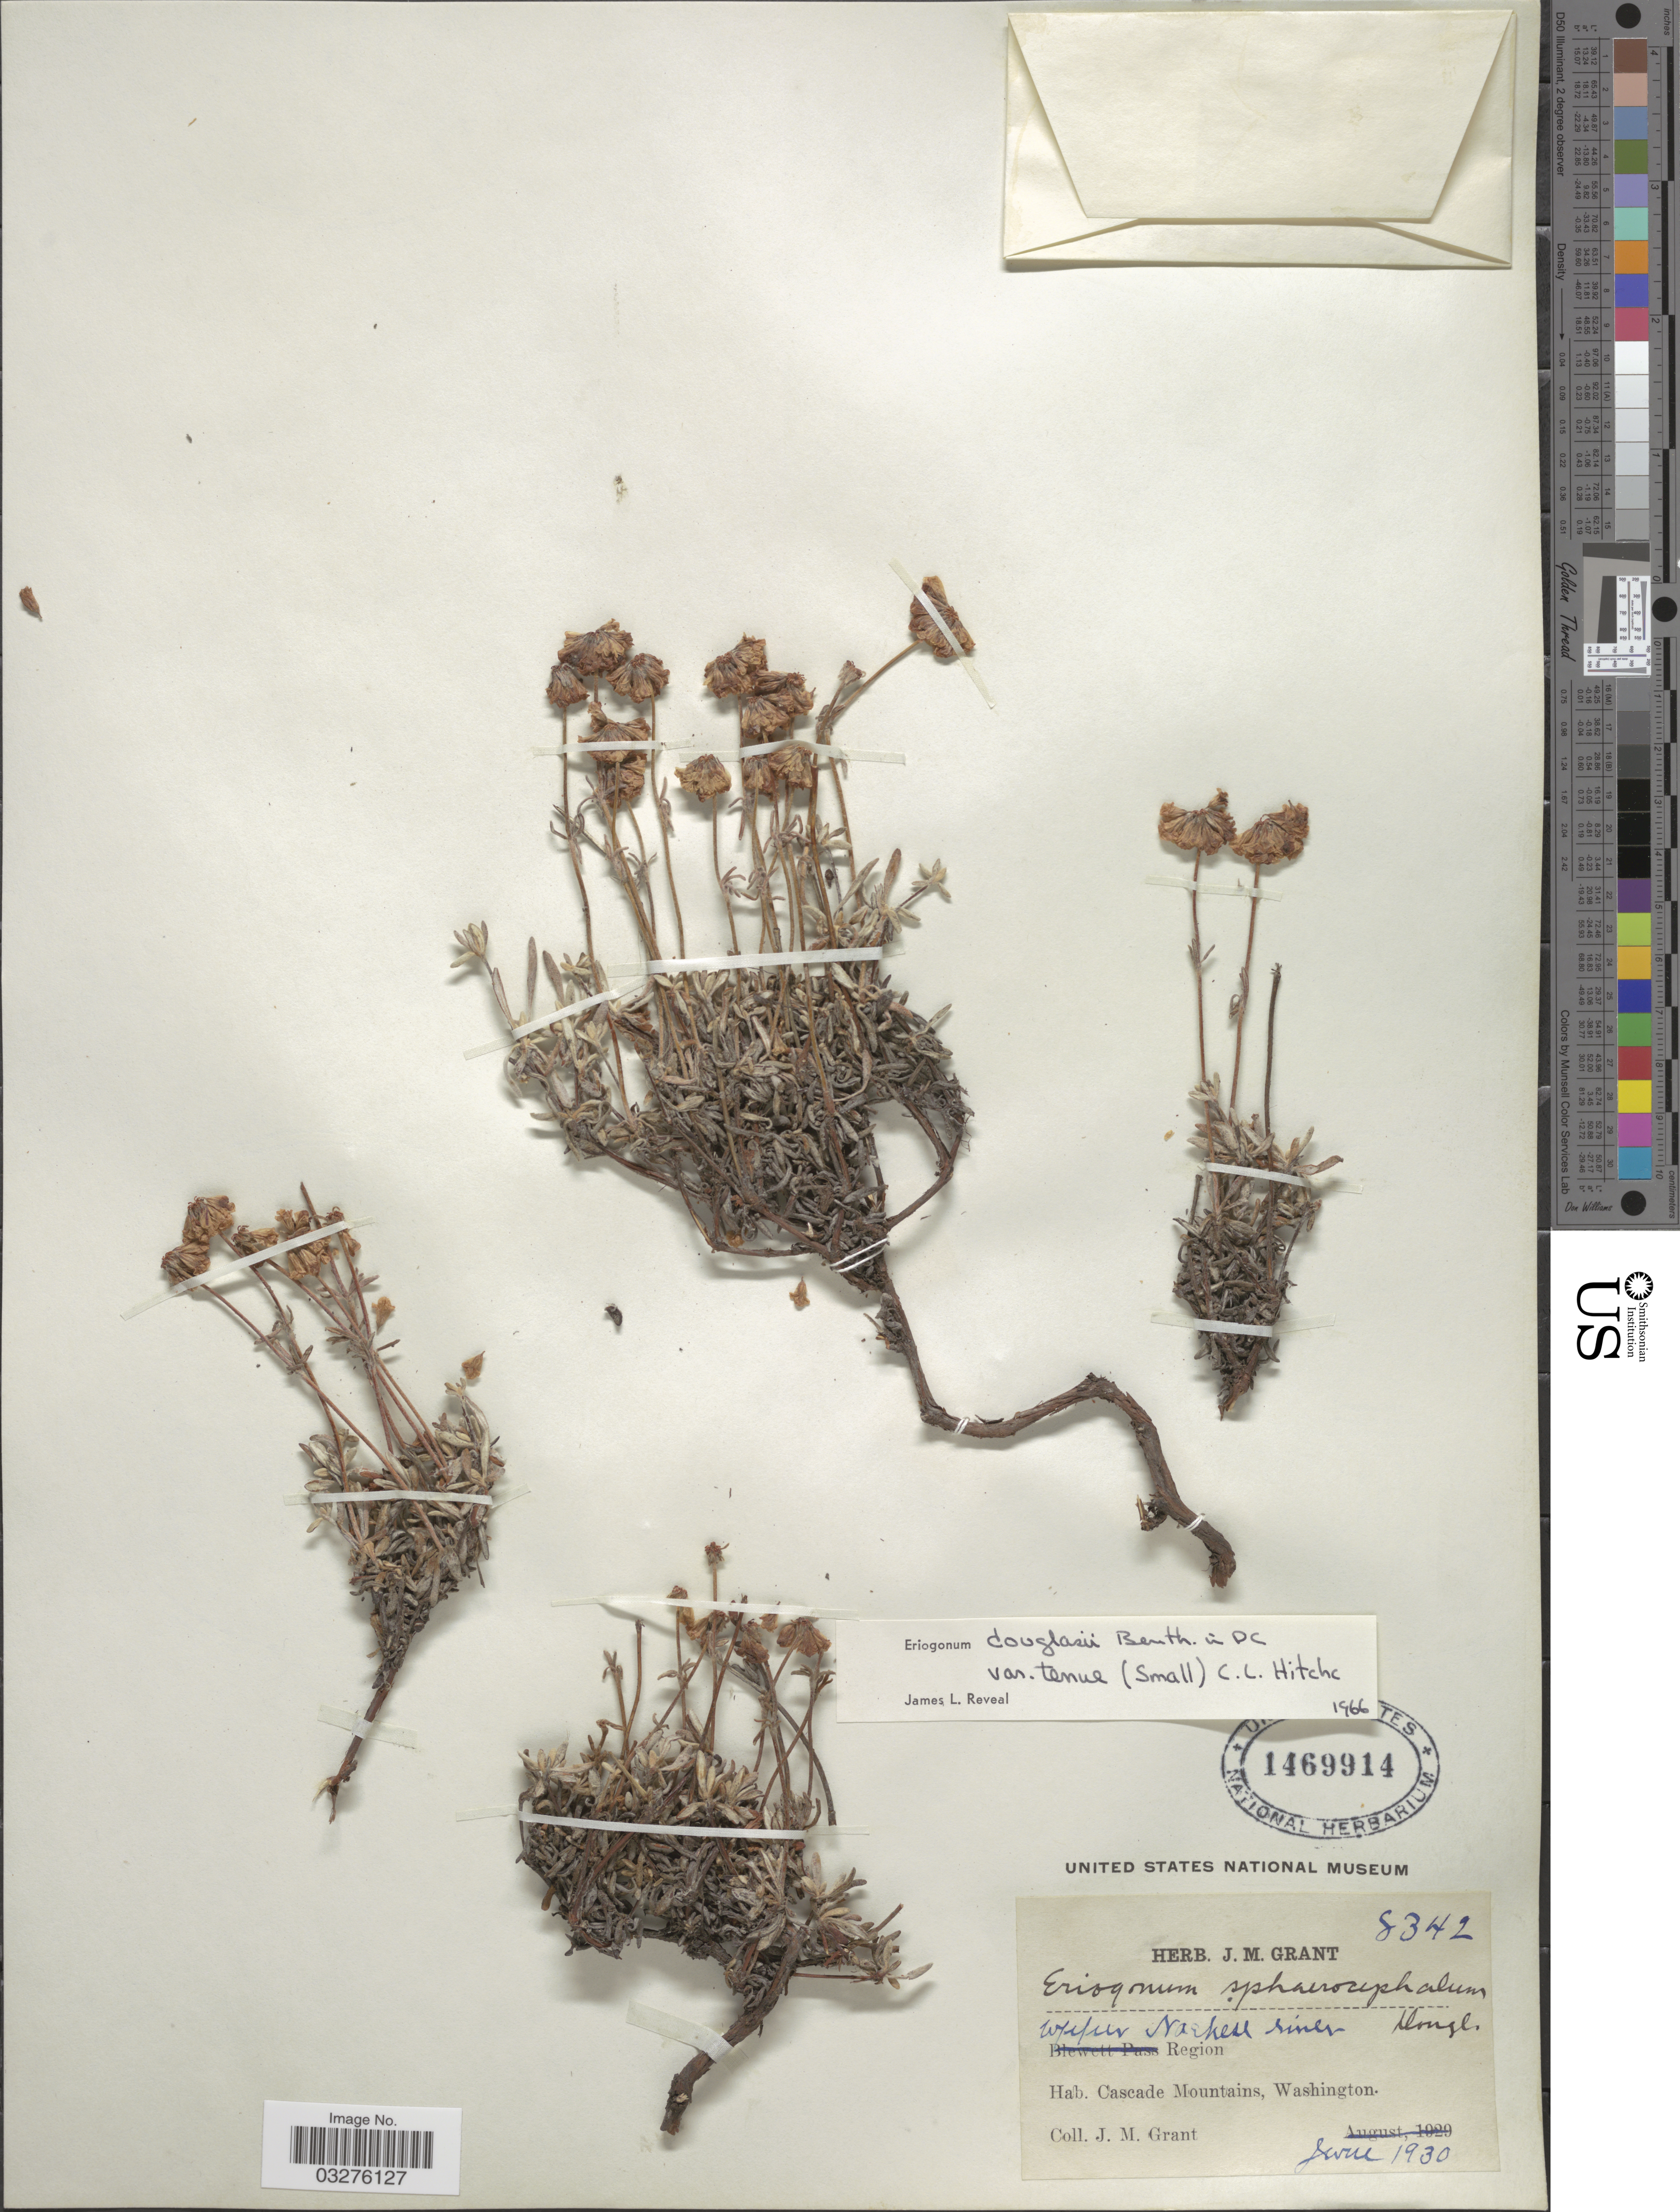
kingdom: Plantae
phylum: Tracheophyta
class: Magnoliopsida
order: Caryophyllales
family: Polygonaceae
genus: Eriogonum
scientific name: Eriogonum douglasii var. tenue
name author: (Small) C.L. Hitchc.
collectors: J. M. Grant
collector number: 8342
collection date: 1930-06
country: United States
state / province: Washington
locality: Upper Nashes river Region, Cascade Mountains.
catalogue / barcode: US 1469914